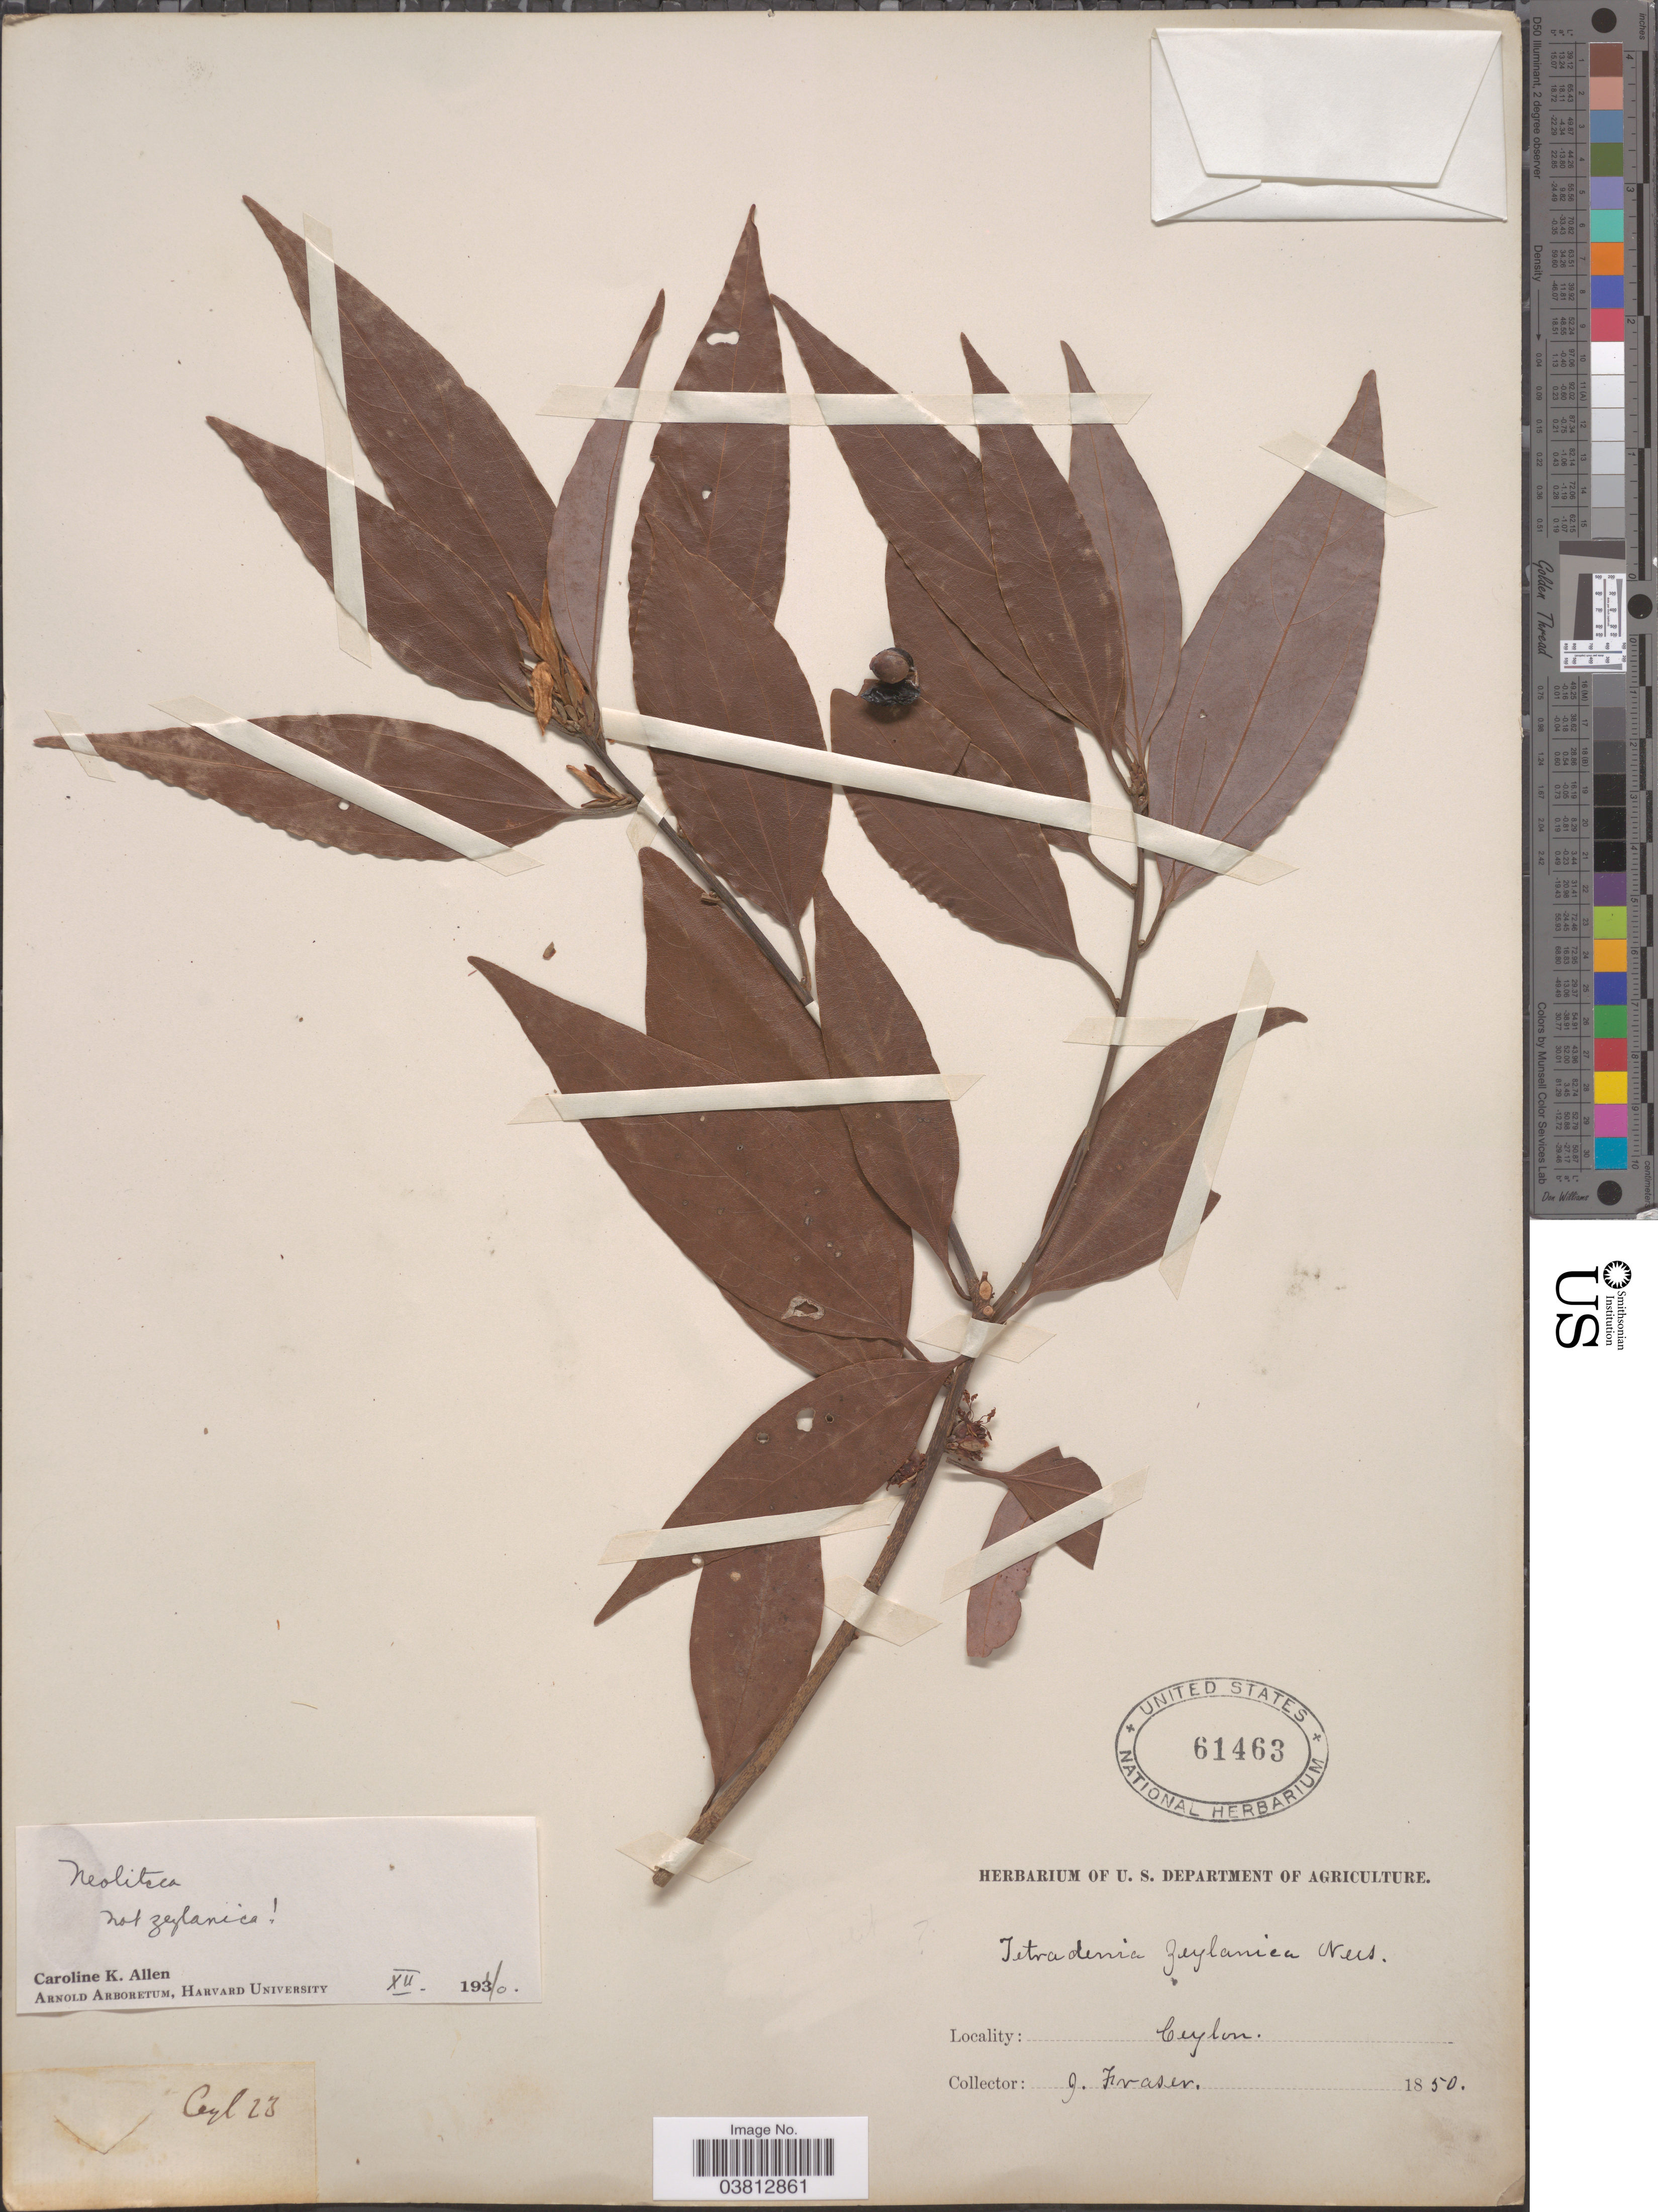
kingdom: Plantae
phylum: Tracheophyta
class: Magnoliopsida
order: Laurales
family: Lauraceae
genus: Neolitsea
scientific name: Neolitsea sp.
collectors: J. Fraser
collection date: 1850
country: Sri Lanka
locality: Ceylon.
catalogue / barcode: US 61463